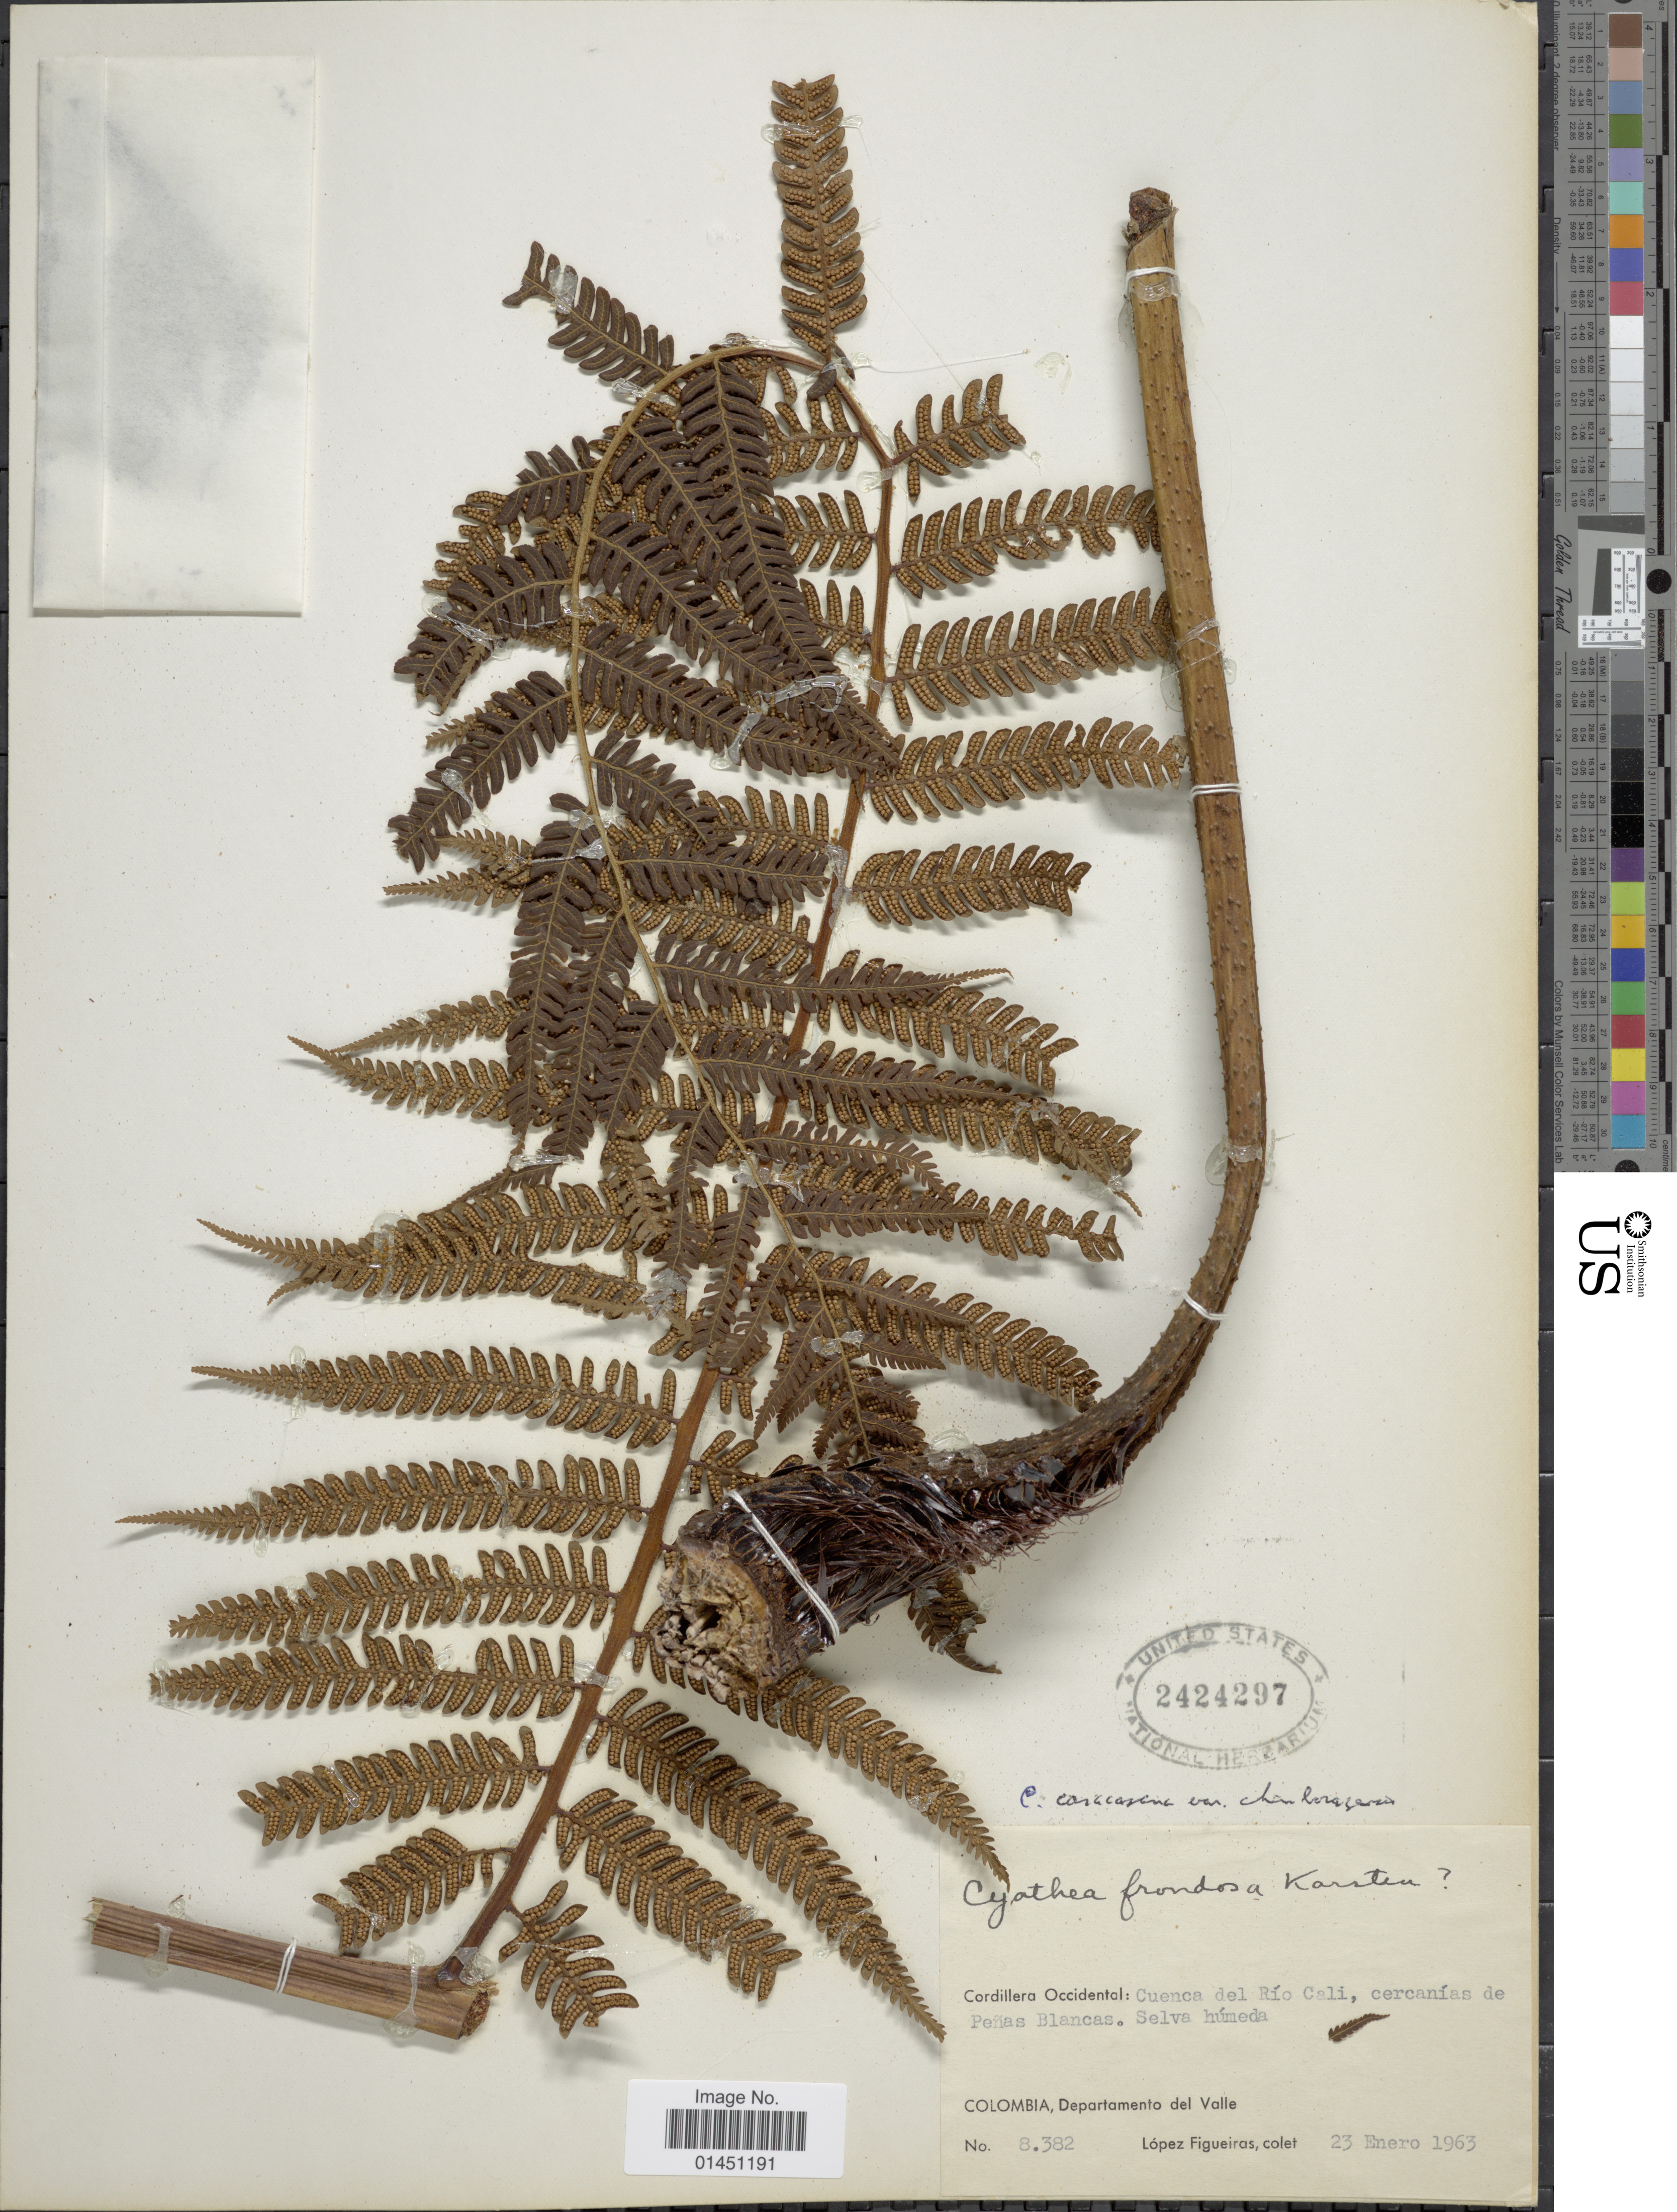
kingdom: Plantae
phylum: Tracheophyta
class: Polypodiopsida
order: Cyatheales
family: Cyatheaceae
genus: Cyathea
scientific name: Cyathea caracasana var. chimborazensis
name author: (Hook.) R.M. Tryon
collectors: M. López Figueiras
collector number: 8382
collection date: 1963-01-23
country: Colombia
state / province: Valle del Cauca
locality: Cordillera Occidental: Cuenca del Rio Cali, cercanias de Penas Blancas. Selva humeda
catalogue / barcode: US 2424297